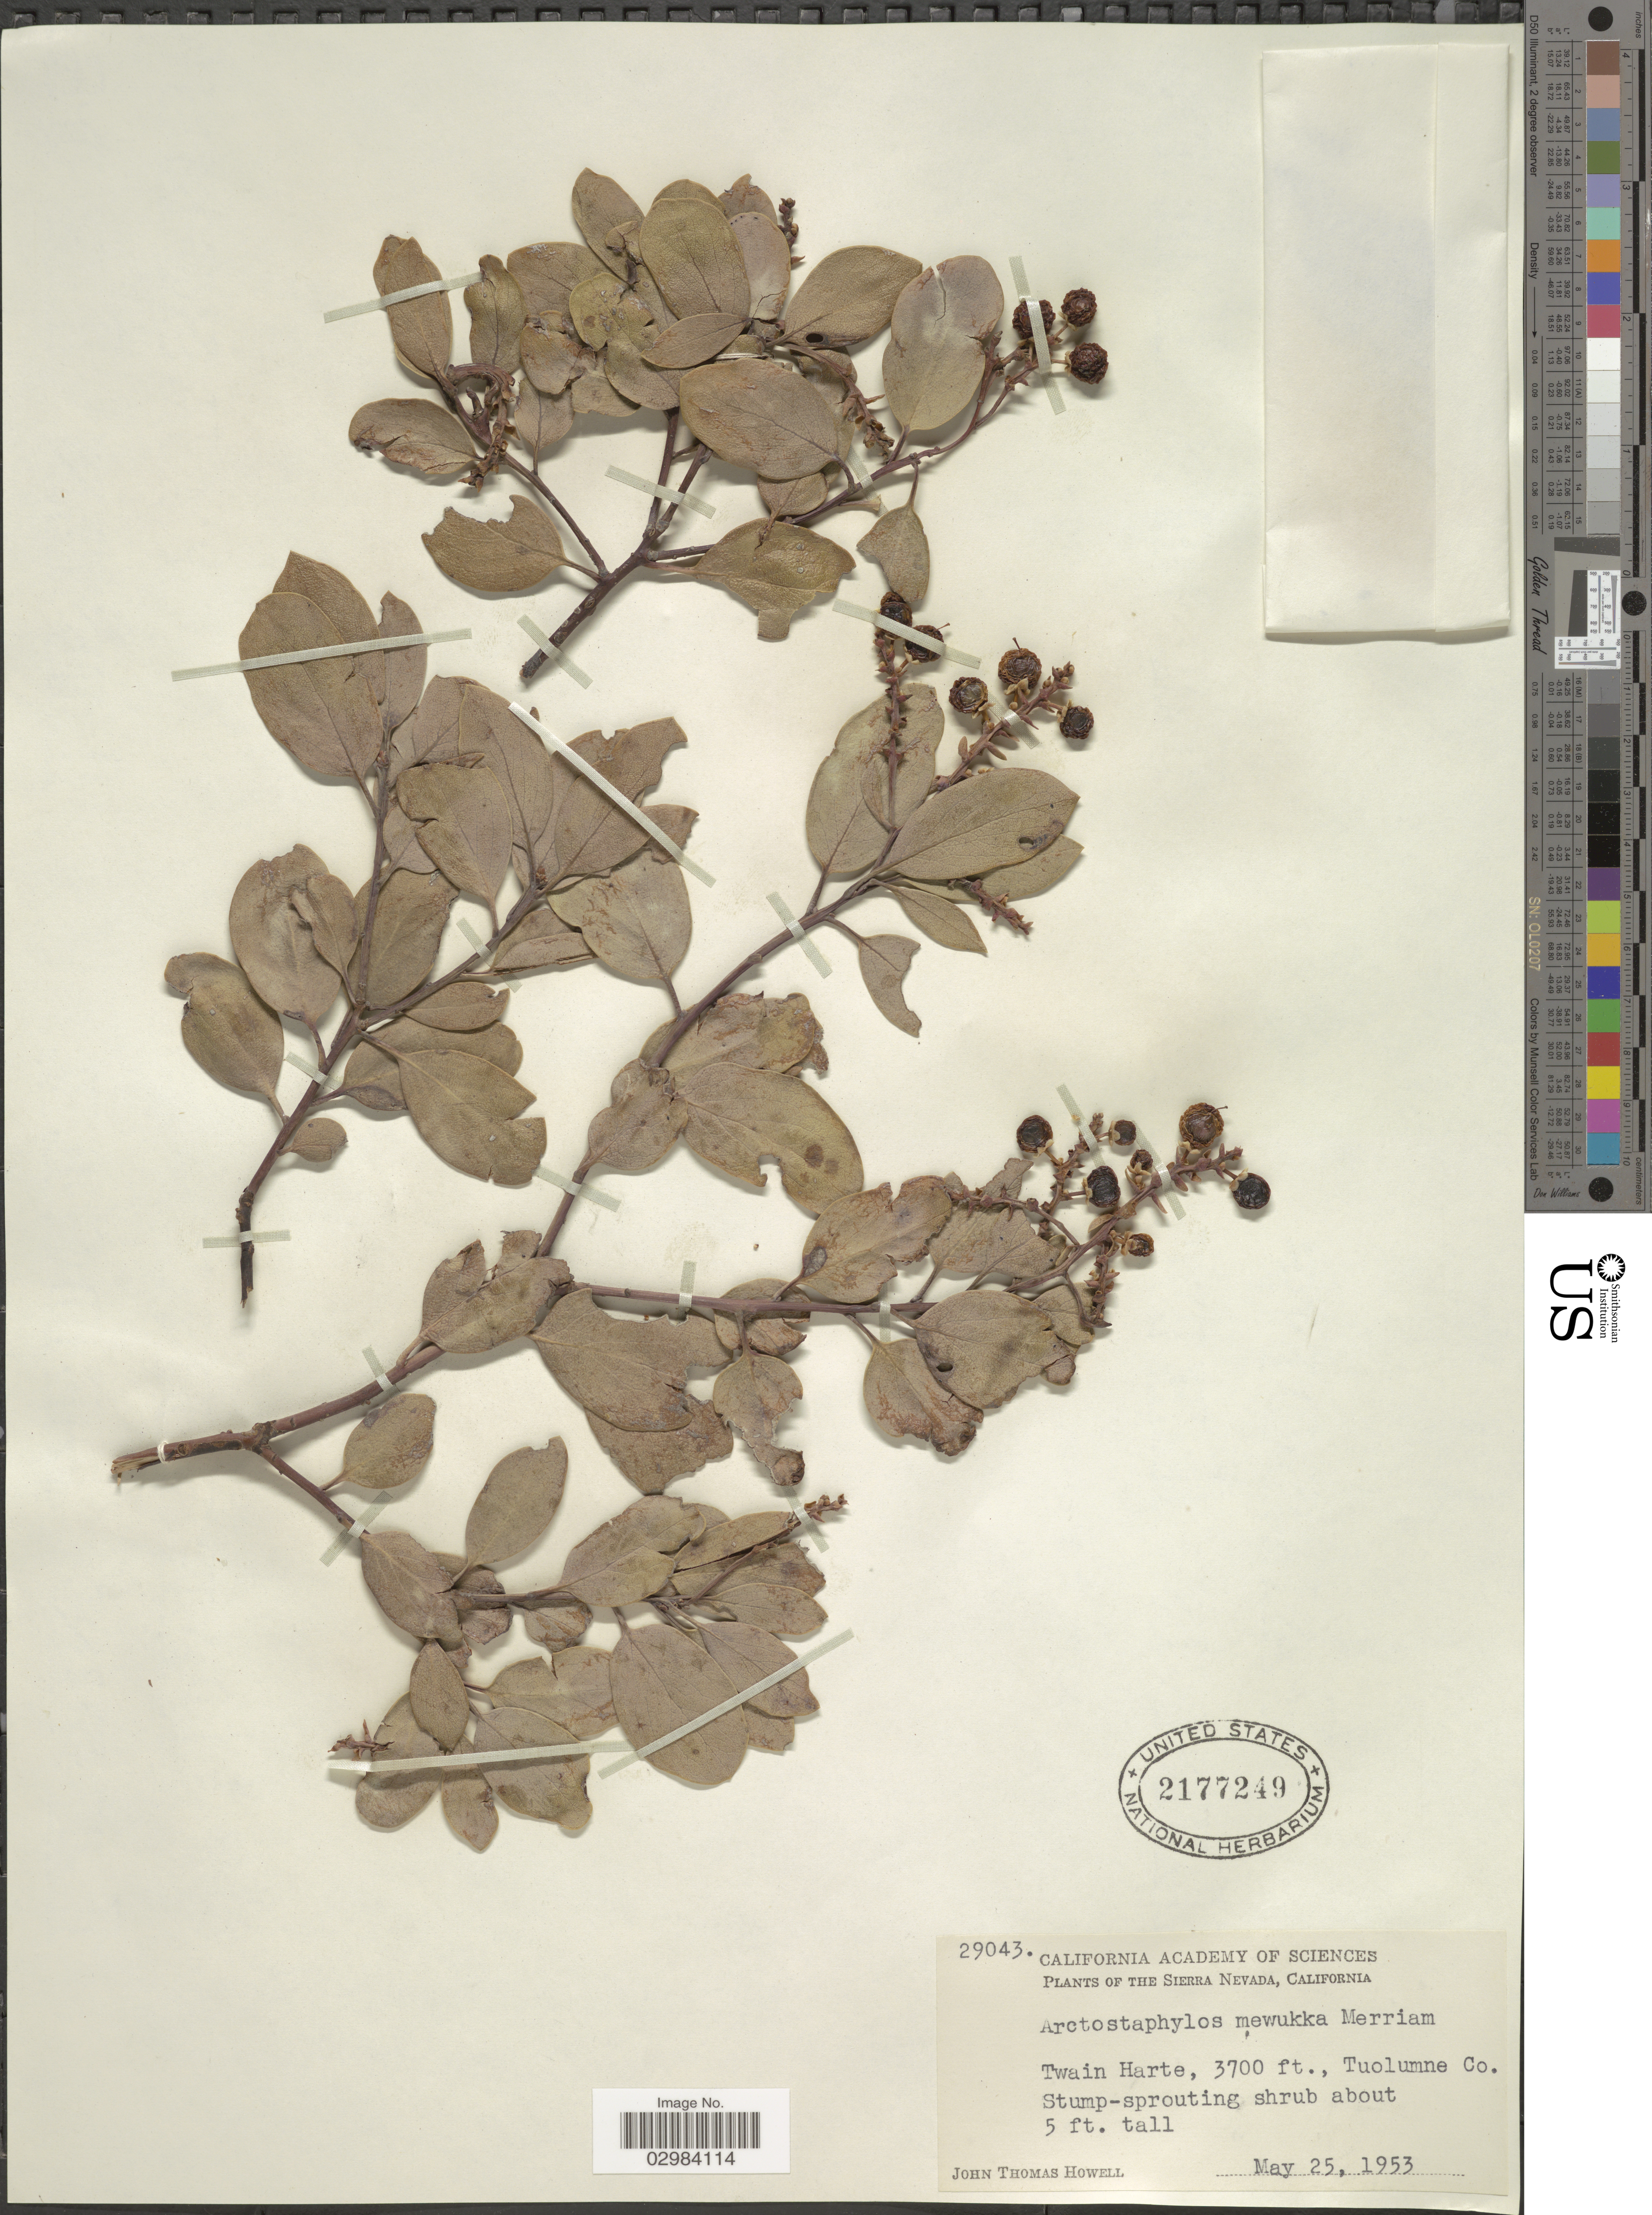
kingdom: Plantae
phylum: Tracheophyta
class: Magnoliopsida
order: Ericales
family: Ericaceae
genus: Arctostaphylos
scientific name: Arctostaphylos mewukka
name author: Merriam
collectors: J. T. Howell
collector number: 29043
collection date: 1953-05-25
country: United States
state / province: California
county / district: Tuolumne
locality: Sierra Nevada, Twain Harte, Tuolumne Co.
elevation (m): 1128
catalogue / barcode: US 2177249